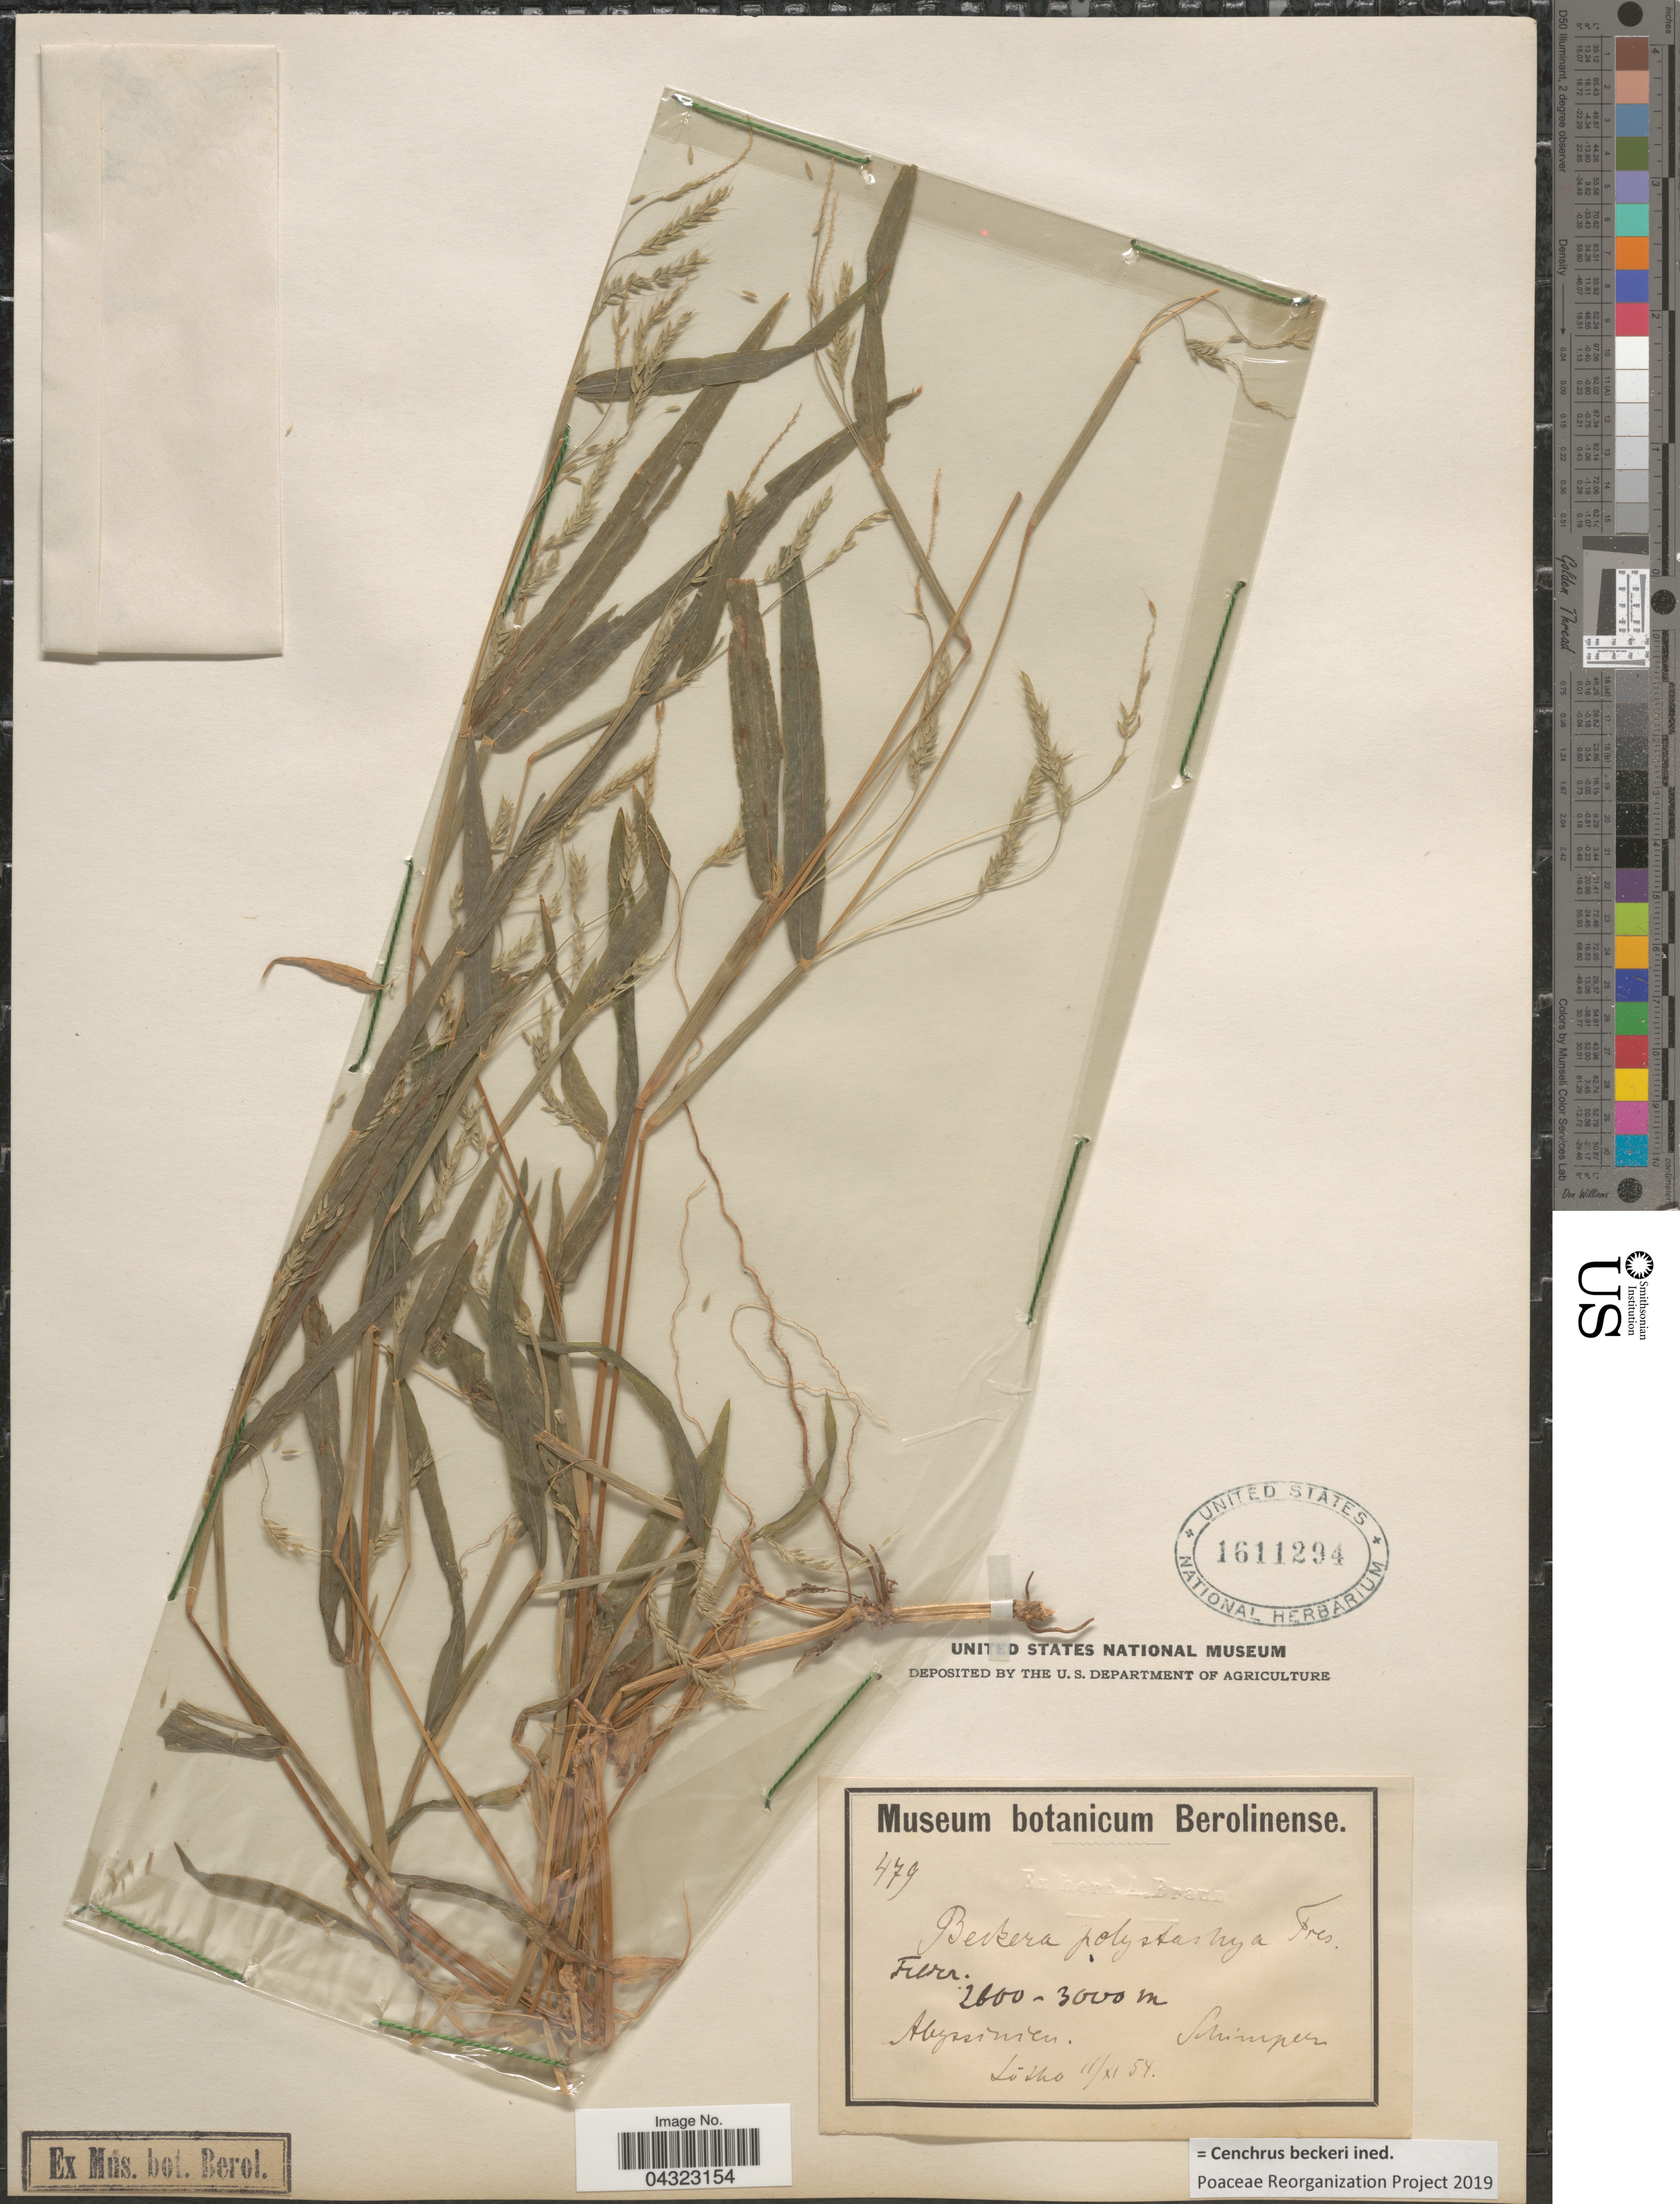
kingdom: Plantae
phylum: Tracheophyta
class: Liliopsida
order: Poales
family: Poaceae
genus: Cenchrus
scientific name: Cenchrus beckerii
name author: ined prp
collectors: -. Schimper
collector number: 479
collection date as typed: Transcribed d/m/y: 11/11/54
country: Ethiopia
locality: Abyssinien. Litho. [interpreted]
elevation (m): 2600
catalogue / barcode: US 1611294